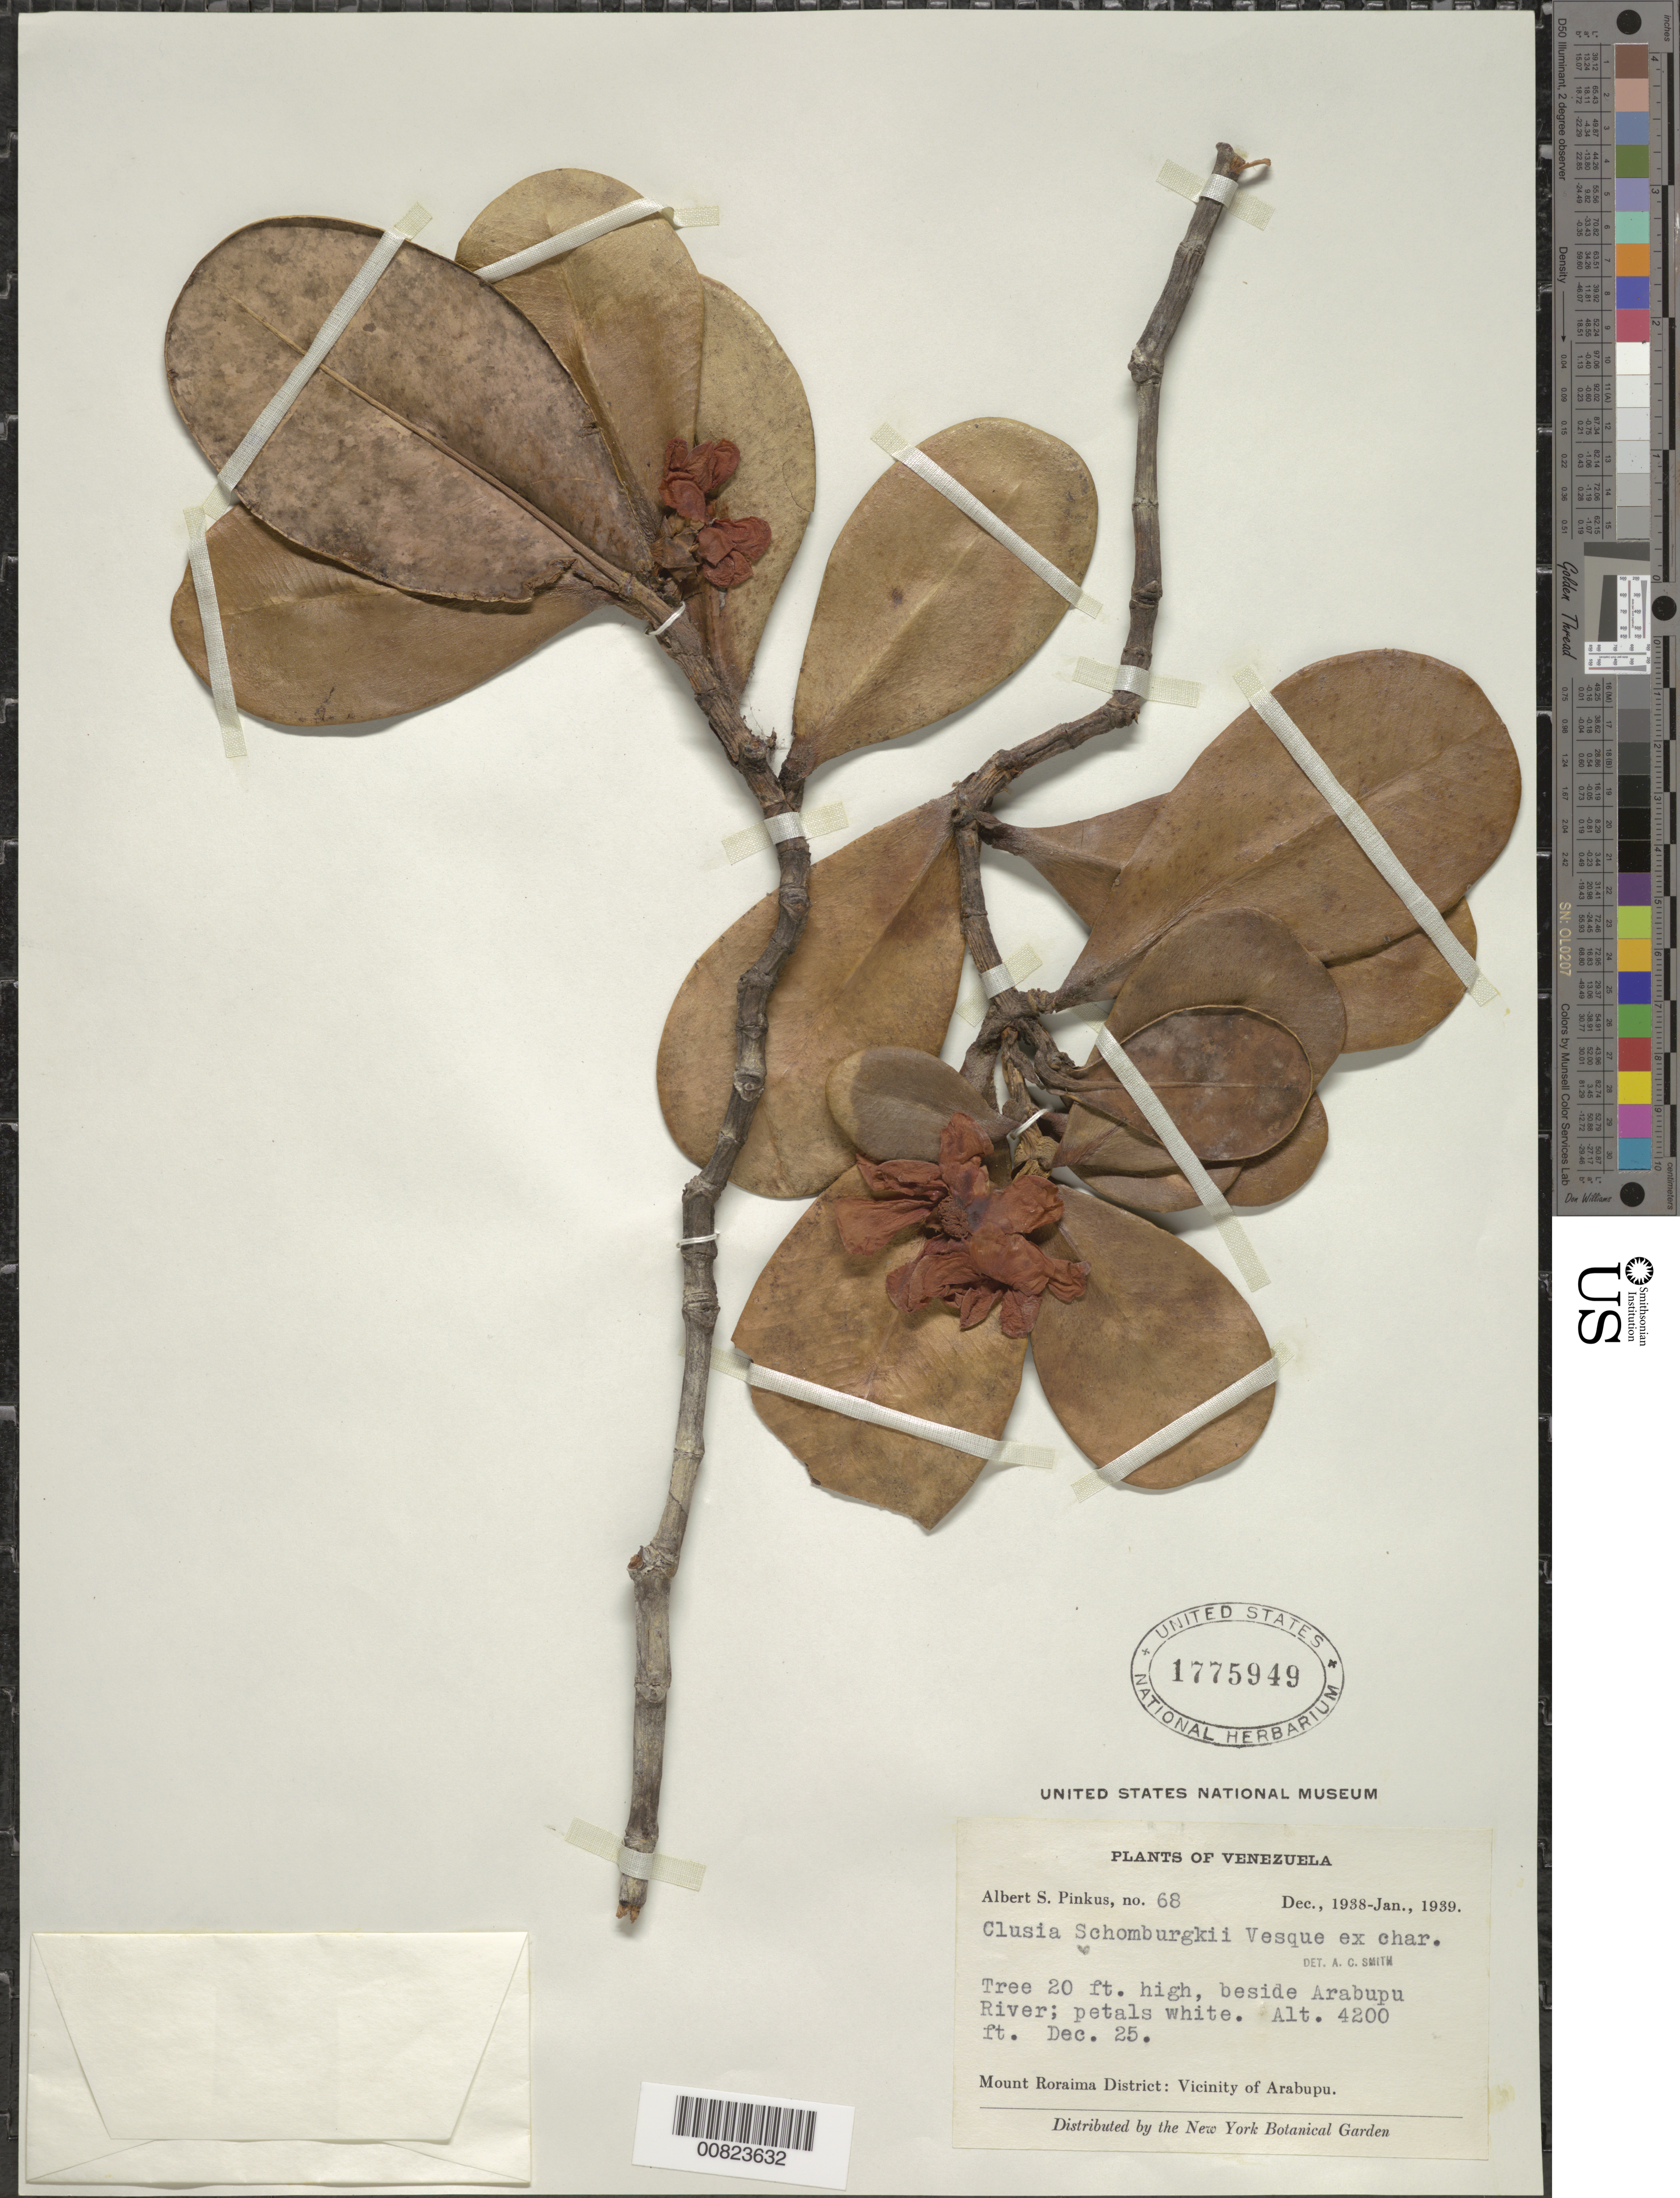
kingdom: Plantae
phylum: Tracheophyta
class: Magnoliopsida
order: Malpighiales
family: Clusiaceae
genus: Clusia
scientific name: Clusia schomburgkii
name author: Vesque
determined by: Smith, A. C.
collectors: A. Pinkus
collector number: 68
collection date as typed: Dec-38 to Jan-39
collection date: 1938-12/1939-01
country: Venezuela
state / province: Bolívar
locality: Mt. Roraima District; vic of Arabupu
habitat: Beside river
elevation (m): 1280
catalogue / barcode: US 1775949